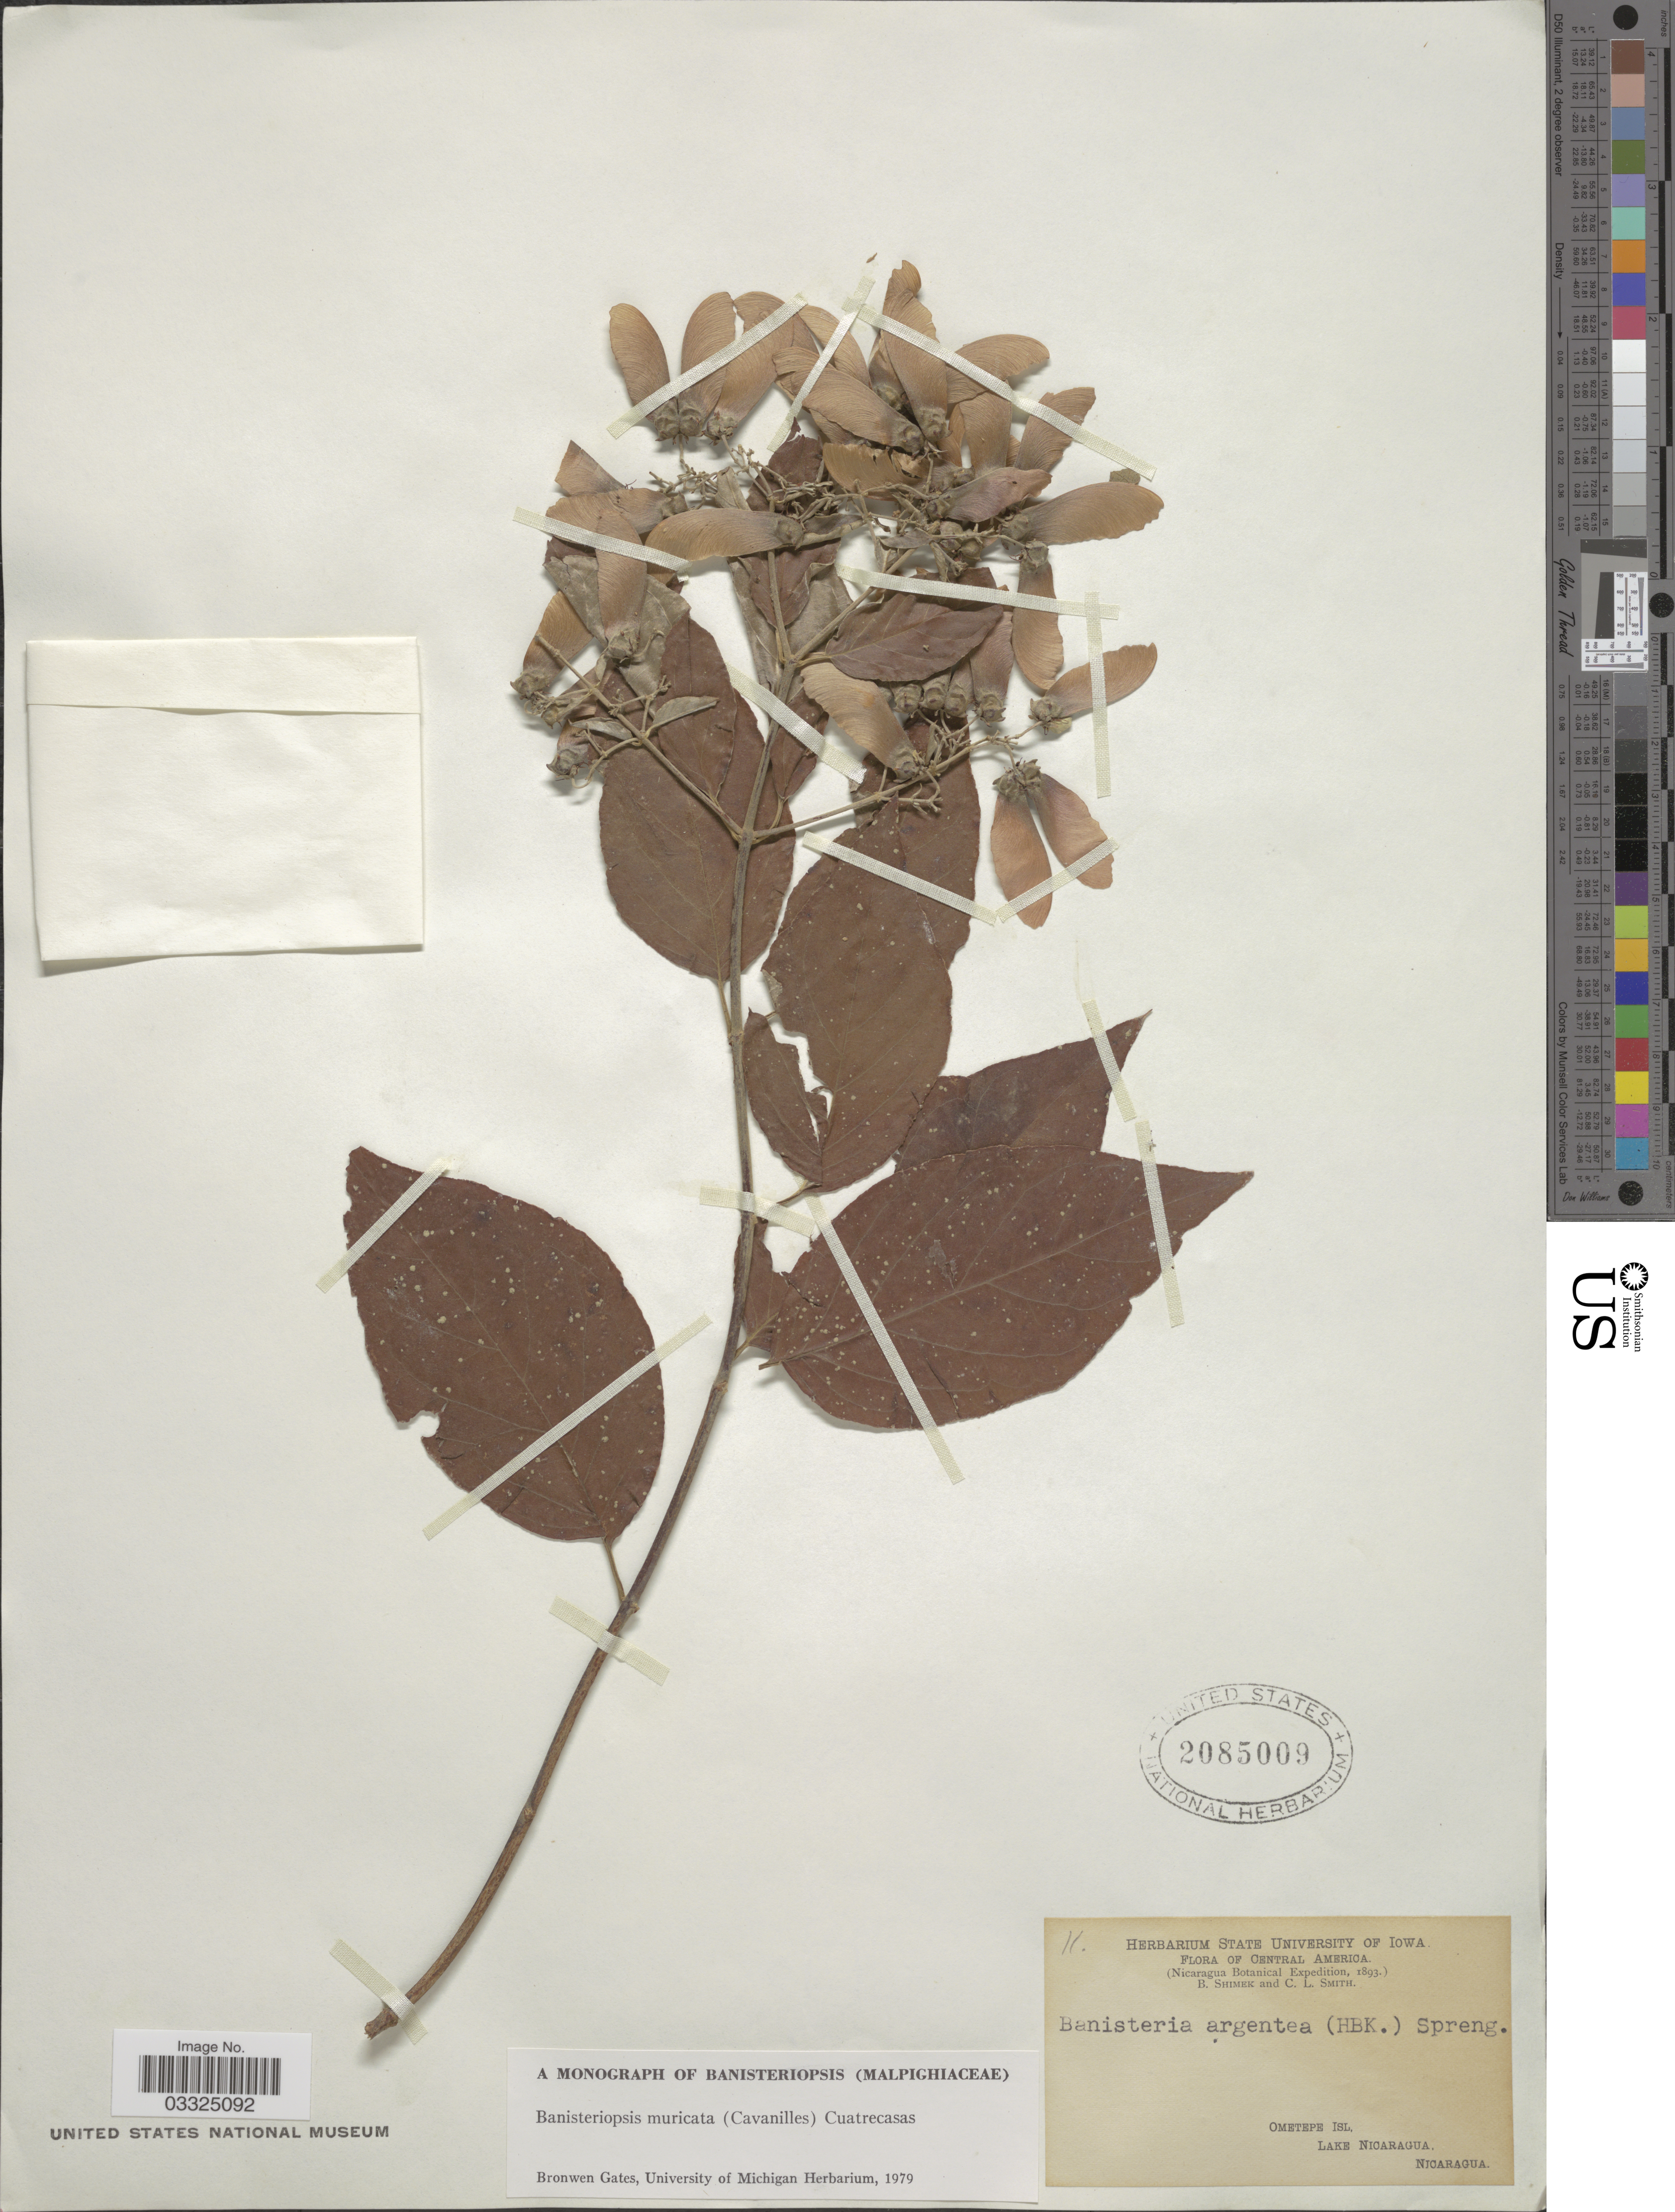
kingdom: Plantae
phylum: Tracheophyta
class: Magnoliopsida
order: Malpighiales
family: Malpighiaceae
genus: Banisteriopsis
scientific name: Banisteriopsis muricata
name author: (Cav.) Cuatrec.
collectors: B. Shimek & C. L. Smith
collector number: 11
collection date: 1893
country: Nicaragua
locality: Ometepe Isl., Lake Nicaragua.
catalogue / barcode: US 2085009